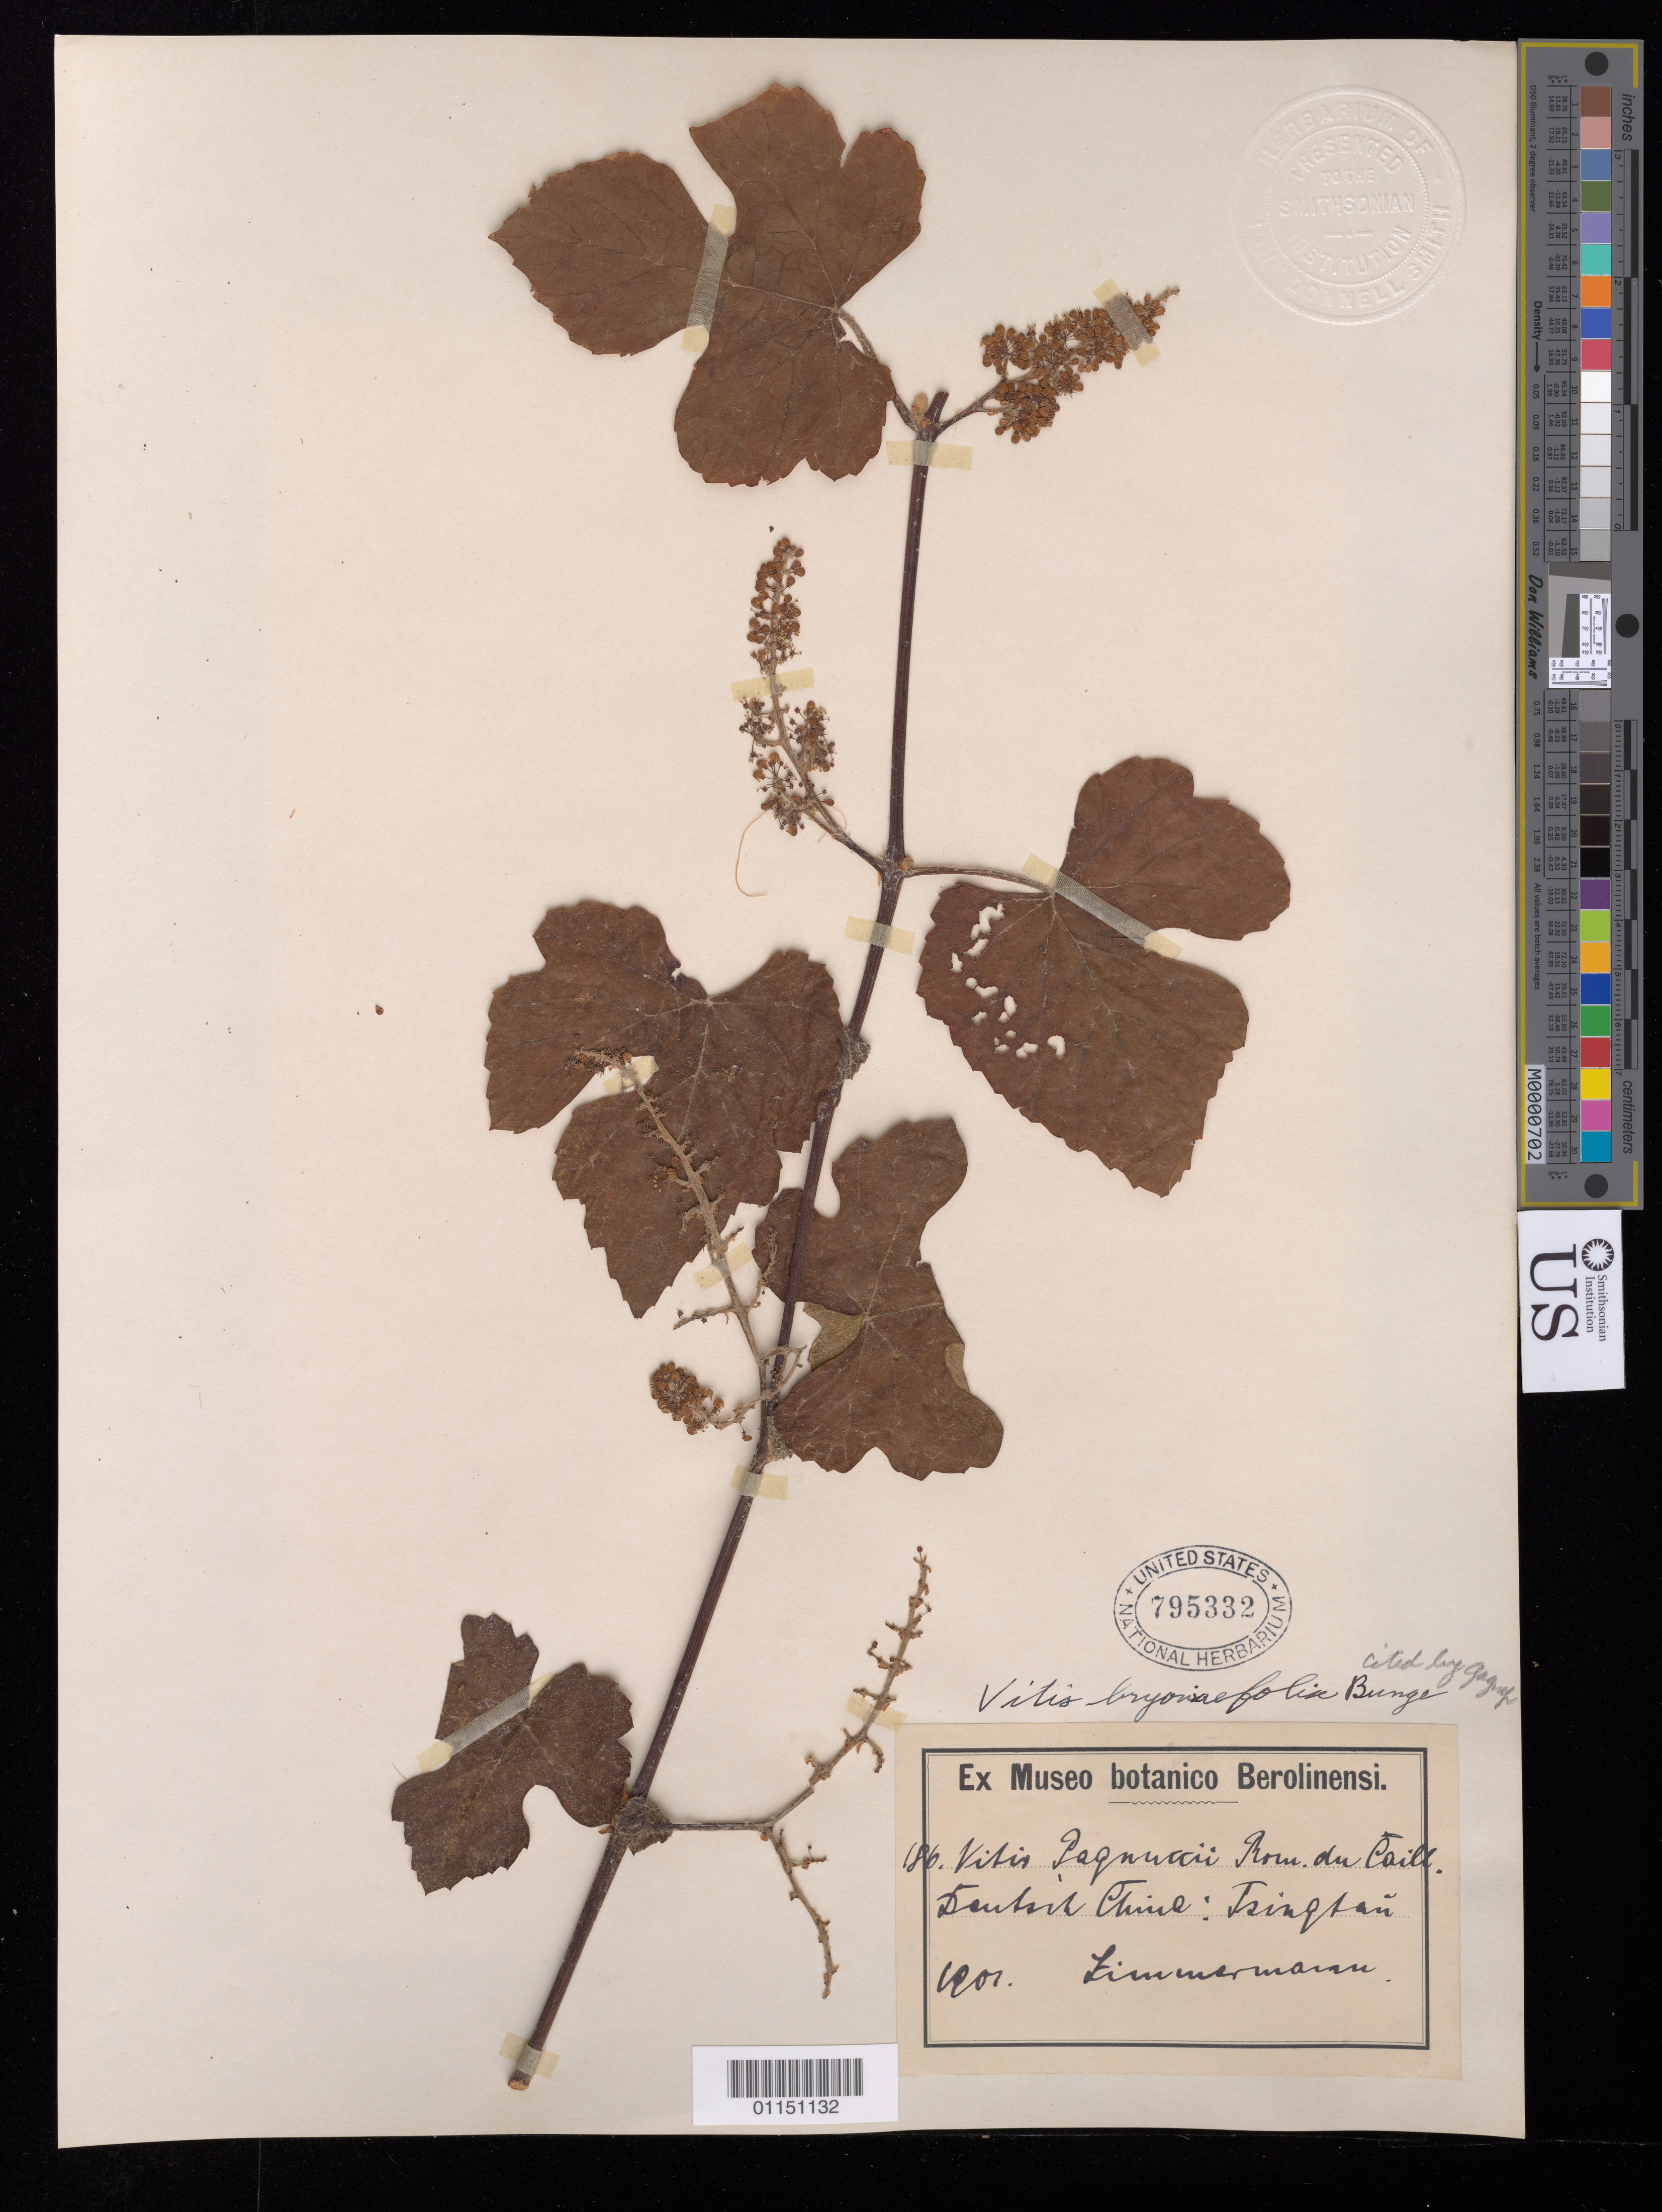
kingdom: Plantae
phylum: Tracheophyta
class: Magnoliopsida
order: Vitales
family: Vitaceae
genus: Vitis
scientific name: Vitis bryoniifolia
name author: Bunge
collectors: -. Zimmermann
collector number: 186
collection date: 1901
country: China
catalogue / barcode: US 795332